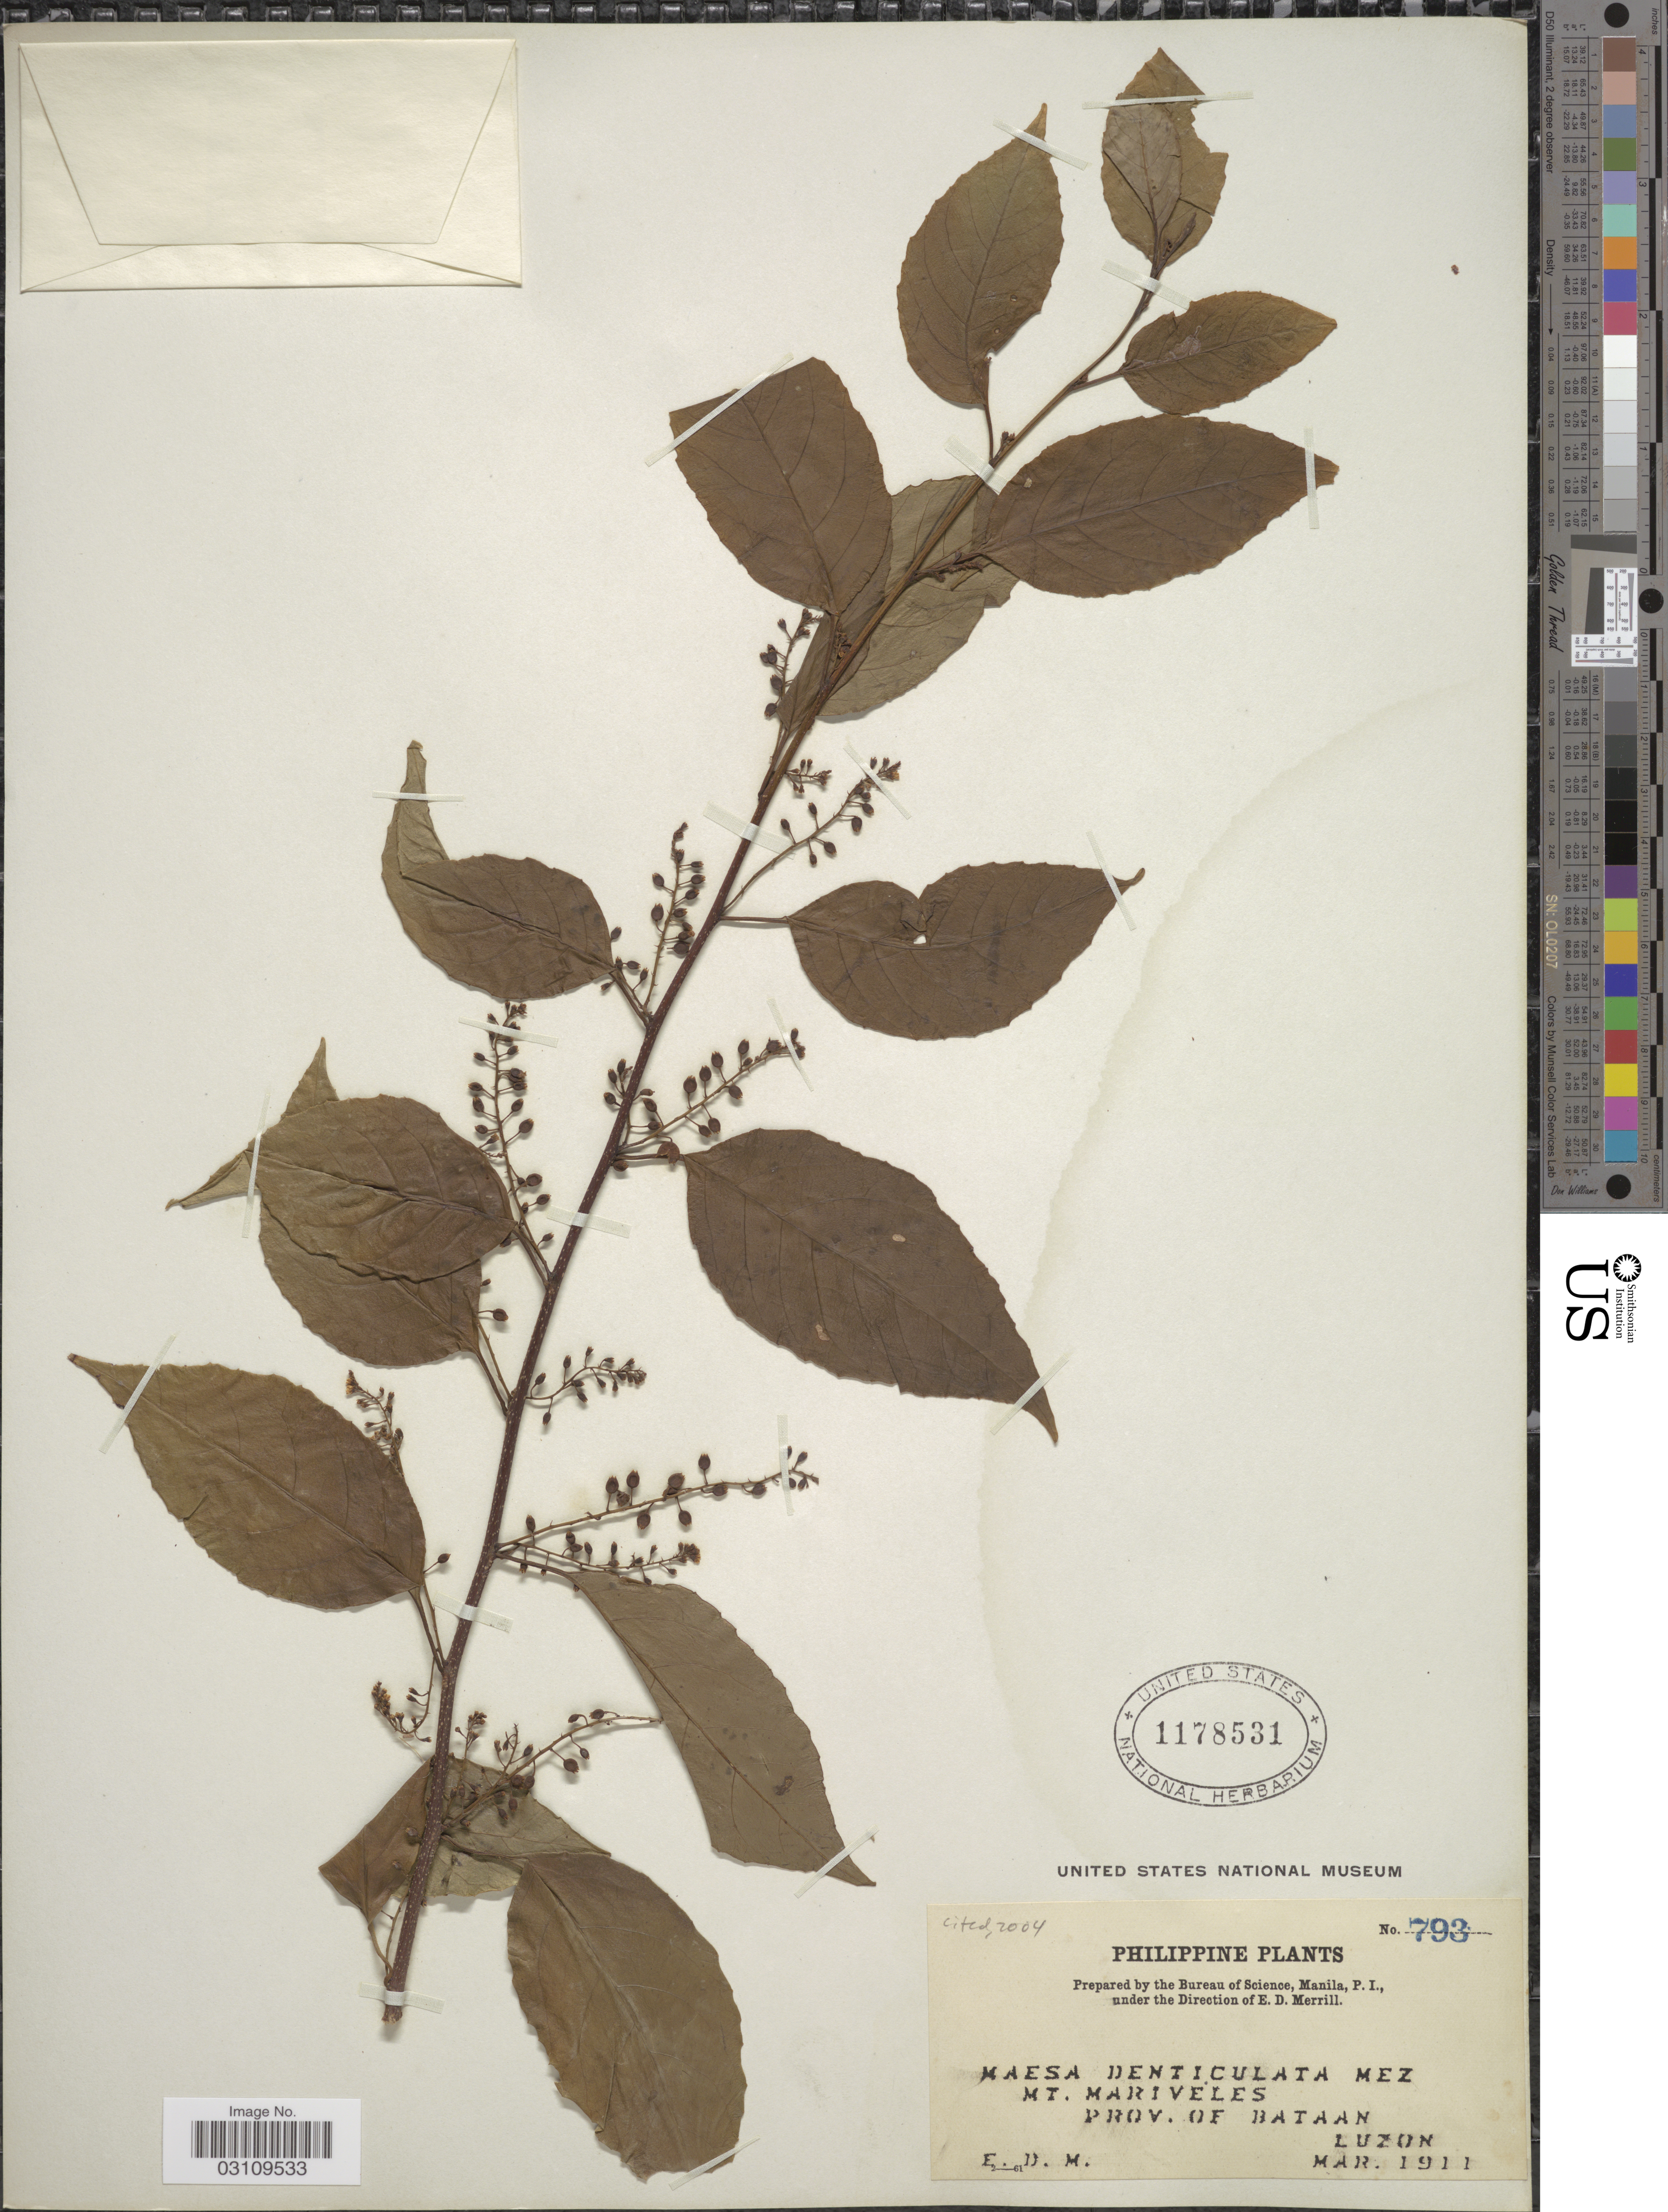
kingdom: Plantae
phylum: Tracheophyta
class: Magnoliopsida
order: Ericales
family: Primulaceae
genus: Maesa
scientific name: Maesa denticulata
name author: Mez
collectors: E. D. Merrill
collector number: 793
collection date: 1911-03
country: Philippines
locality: Mt. Mariveles, Prov. of Bataan, Luzon.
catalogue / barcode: US 1178531